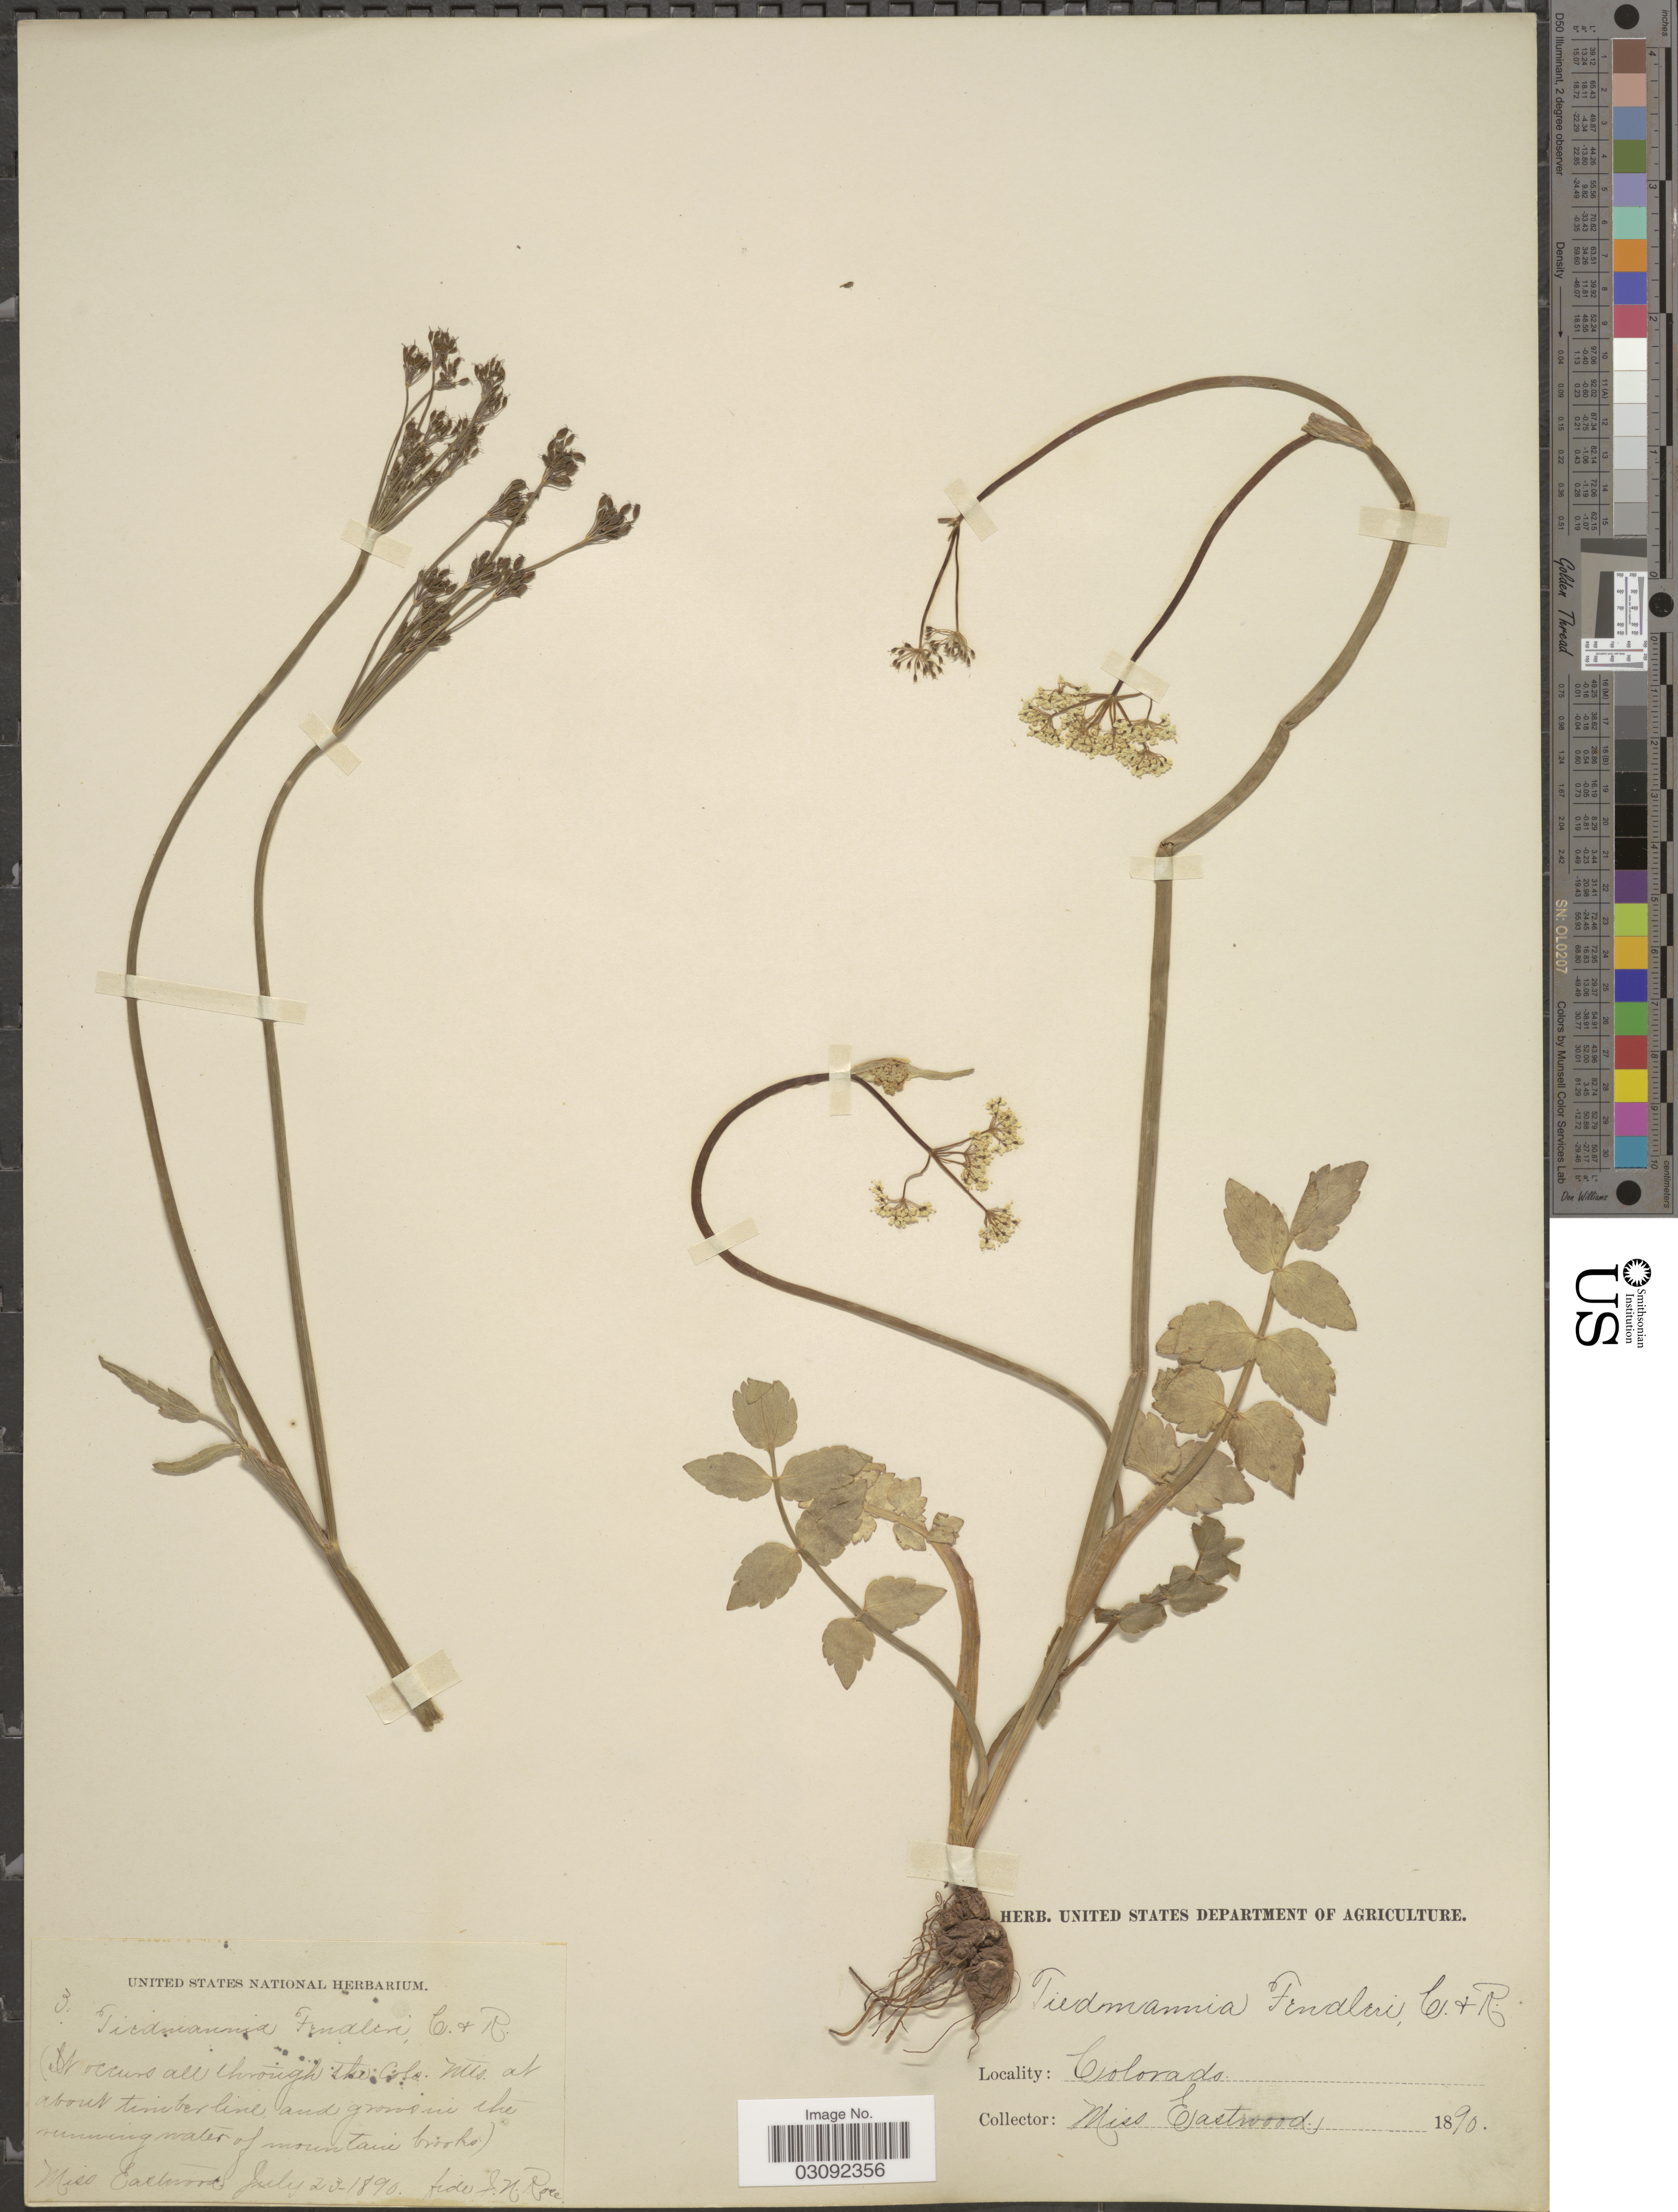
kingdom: Plantae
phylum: Tracheophyta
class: Magnoliopsida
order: Apiales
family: Apiaceae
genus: Oxypolis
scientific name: Oxypolis fendleri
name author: (A. Gray) A. Heller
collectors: Eastwood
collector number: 3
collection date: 1890-07-23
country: United States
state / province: Colorado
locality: The Colo. Mts. [unsure placement]